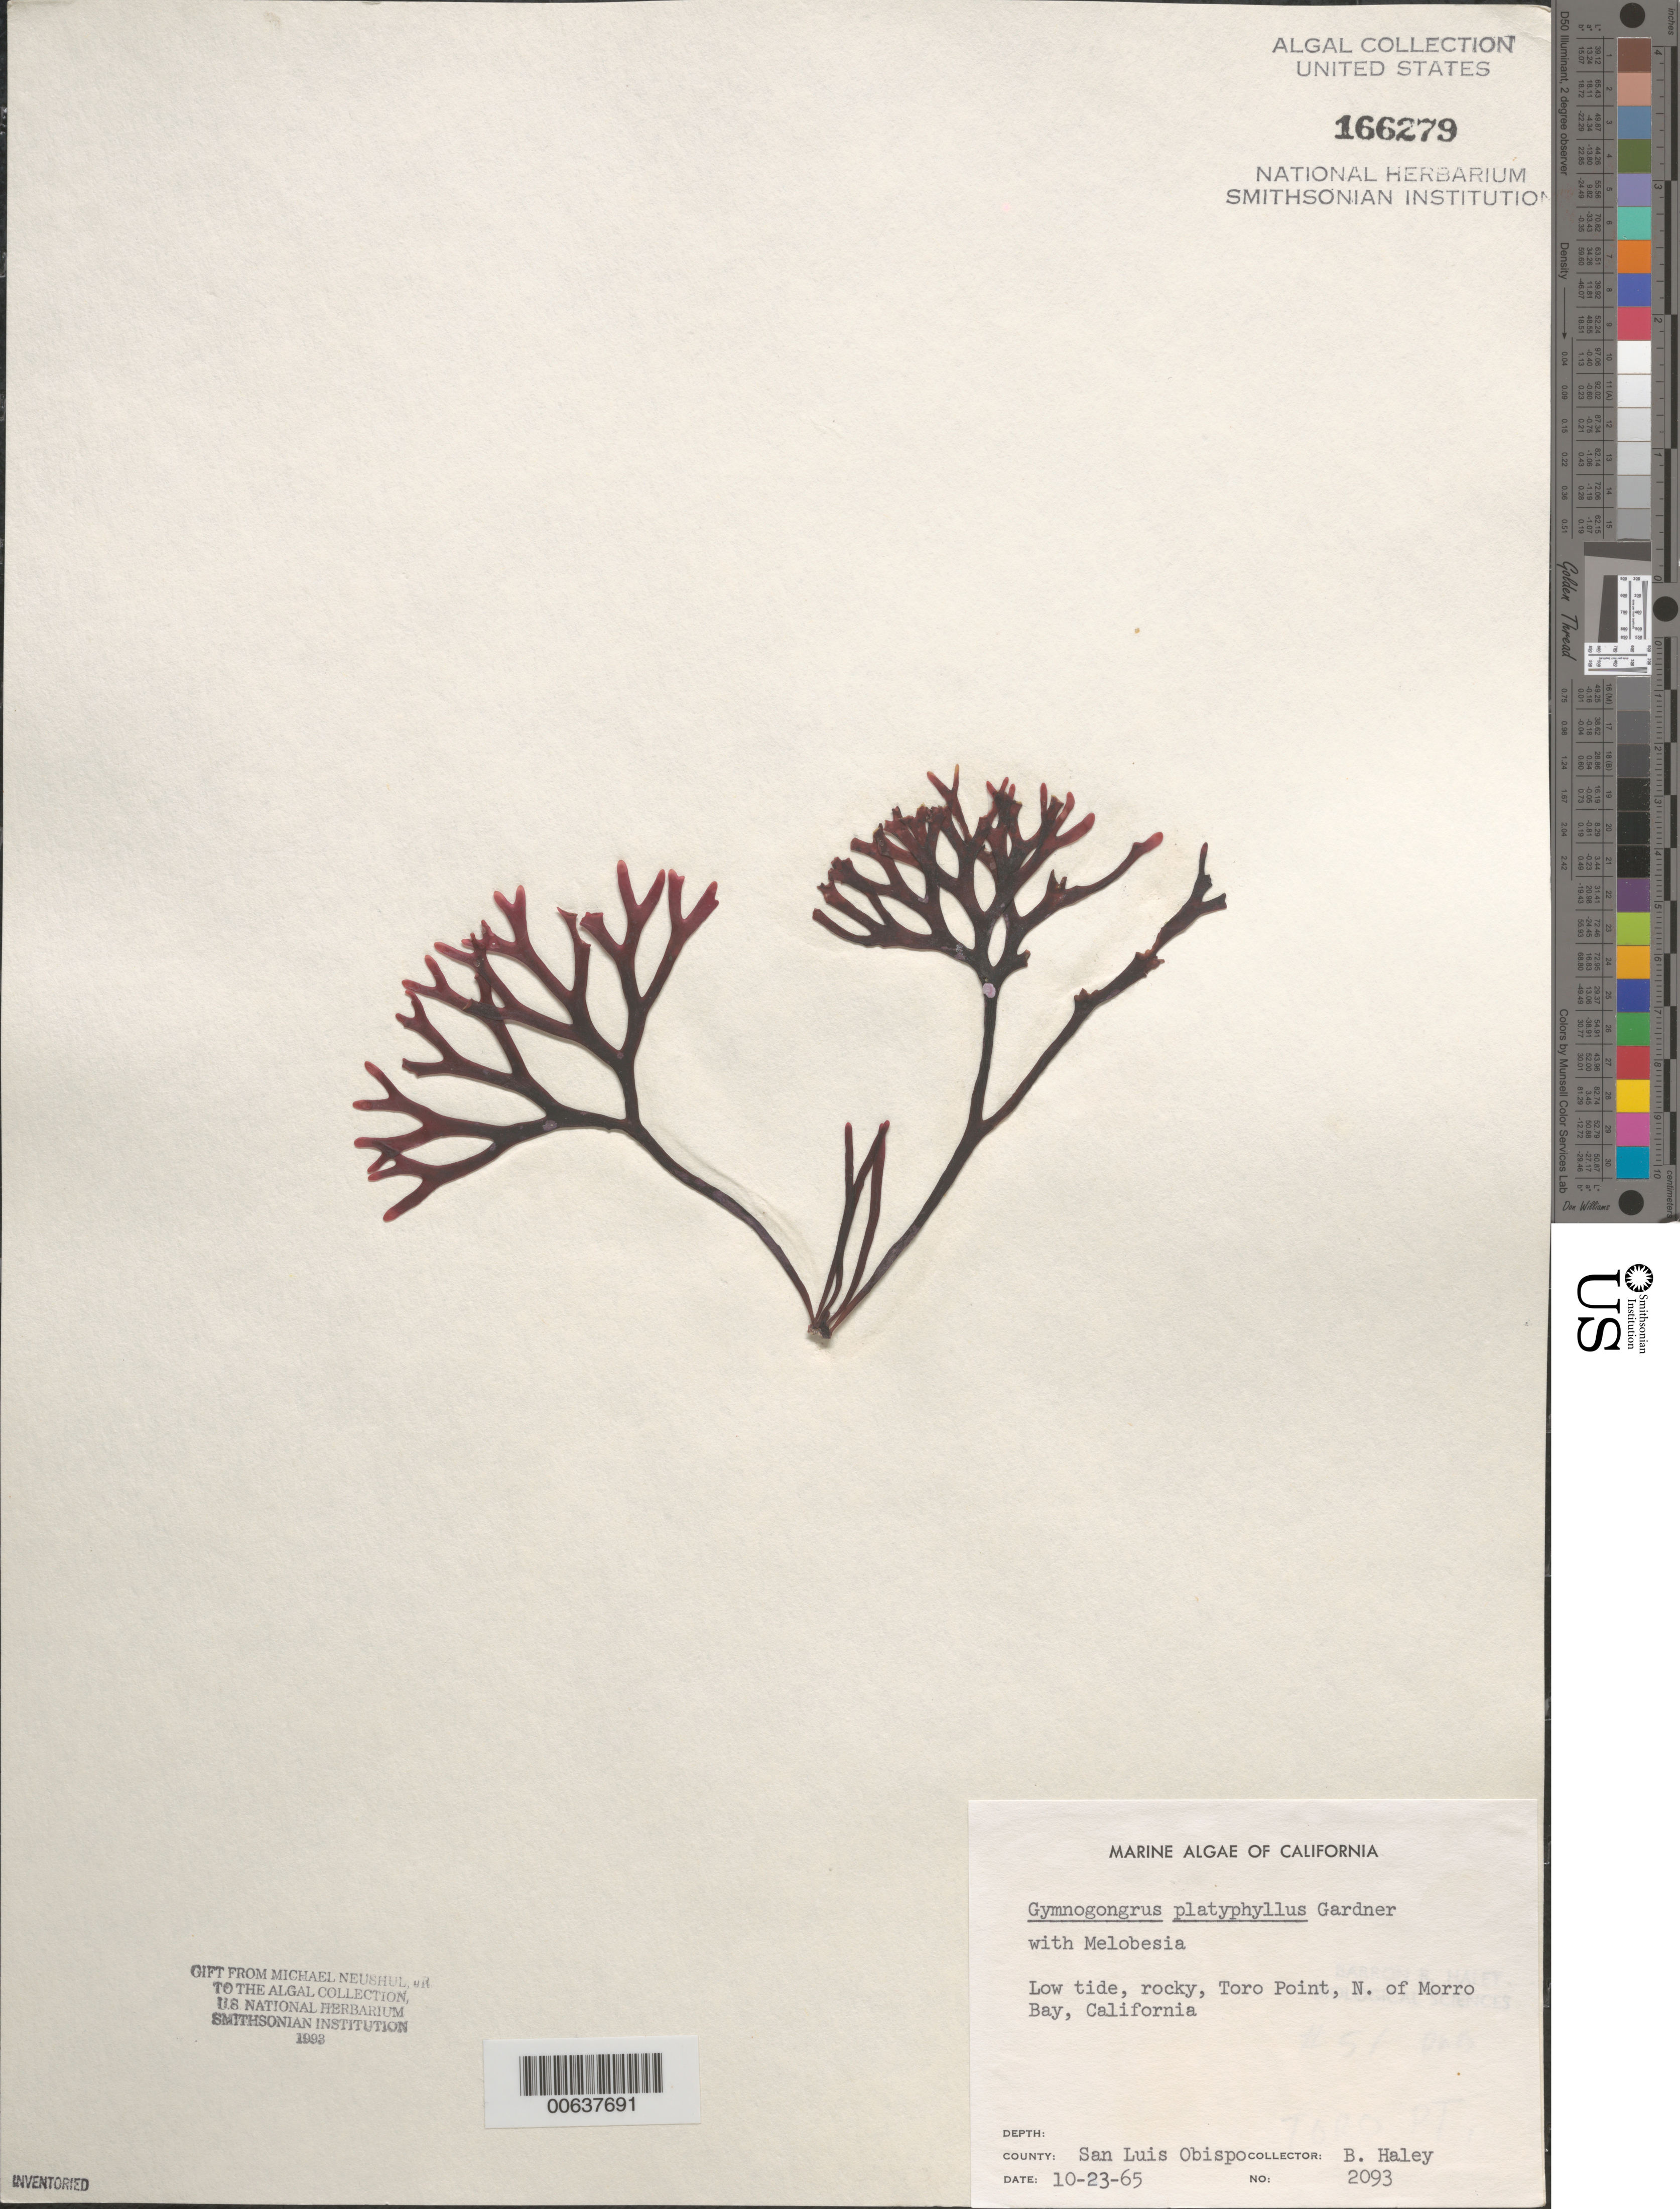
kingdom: Plantae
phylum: Rhodophyta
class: Florideophyceae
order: Gigartinales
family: Phyllophoraceae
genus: Gymnogongrus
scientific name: Gymnogongrus platyphyllus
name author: N.L. Gardner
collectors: B. Haley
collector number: Neushul 2093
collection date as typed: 23 Oct 1965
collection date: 1965-10-23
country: United States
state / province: California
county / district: San Luis Obispo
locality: Toro Point, north of Morro Bay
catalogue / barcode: US 166279